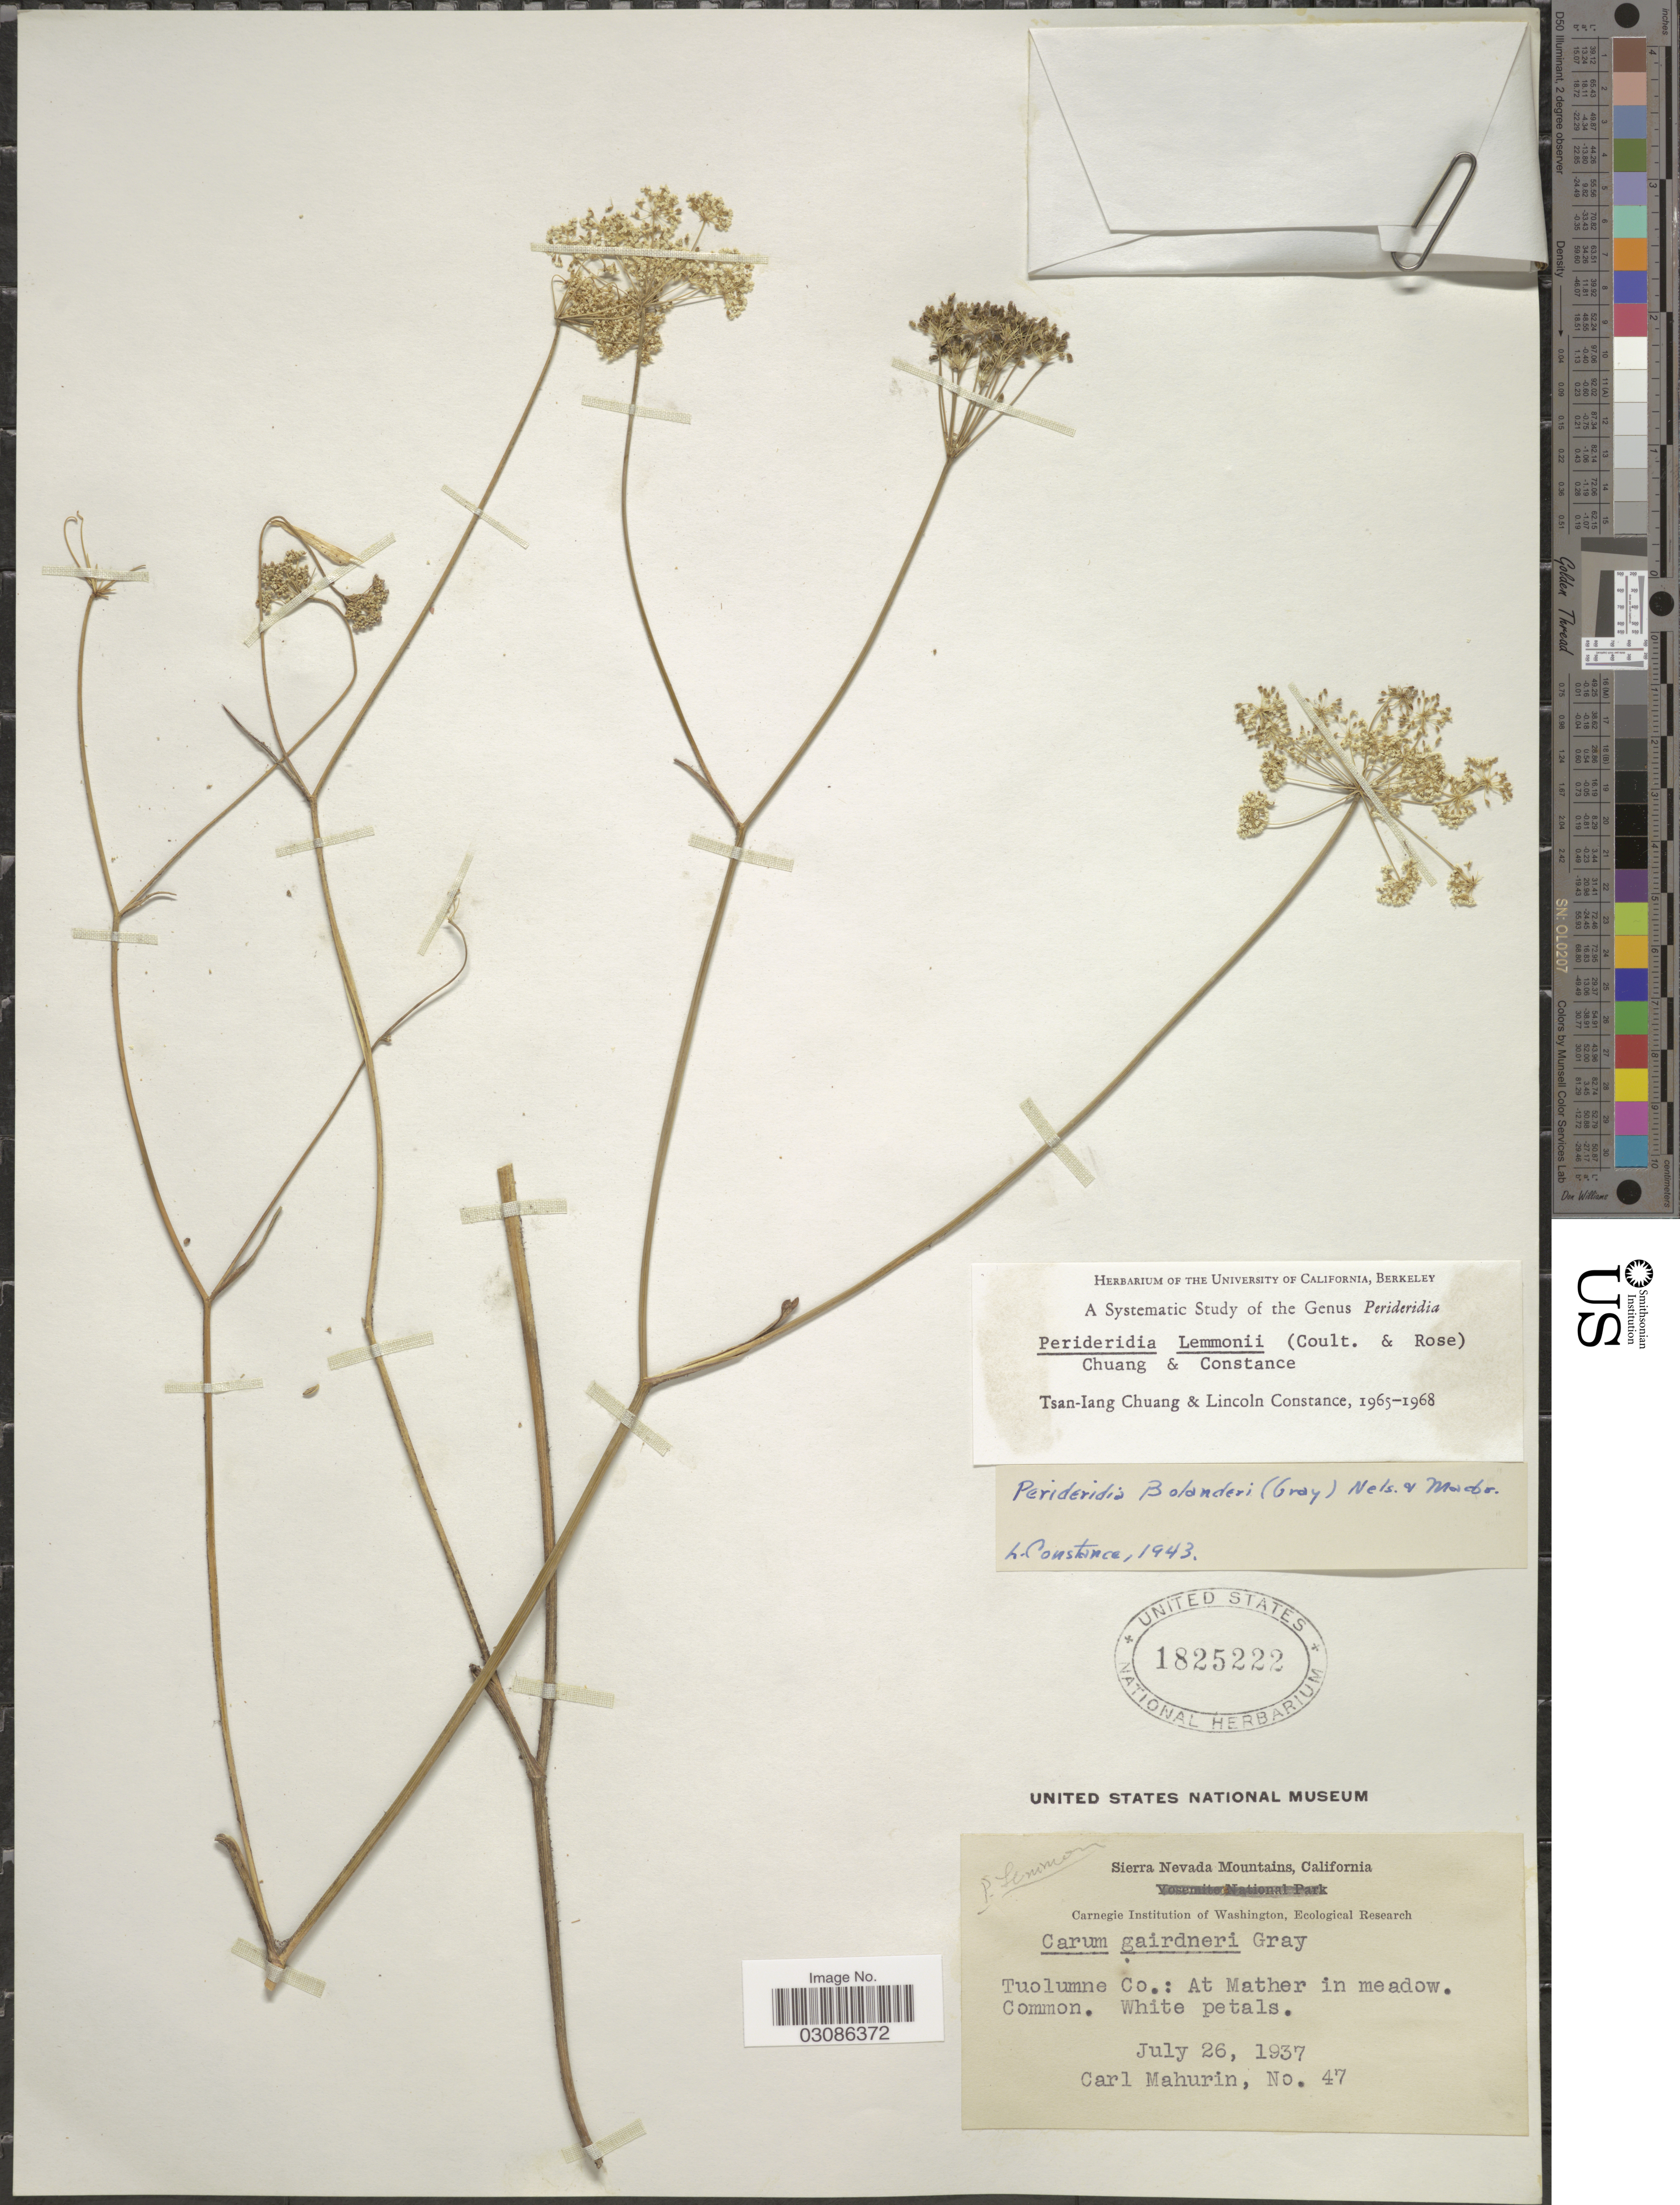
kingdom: Plantae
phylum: Tracheophyta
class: Magnoliopsida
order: Apiales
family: Apiaceae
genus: Perideridia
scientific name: Perideridia lemmonii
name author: (J.M. Coult. & Rose) T.I. Chuang & Constance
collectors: C. Mahurin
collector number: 47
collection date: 1937-07-26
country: United States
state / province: California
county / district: Tuolumne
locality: Sierra Nevada Mountains, Tuolumne Co.: At Mather in meadow.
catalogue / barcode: US 1825222